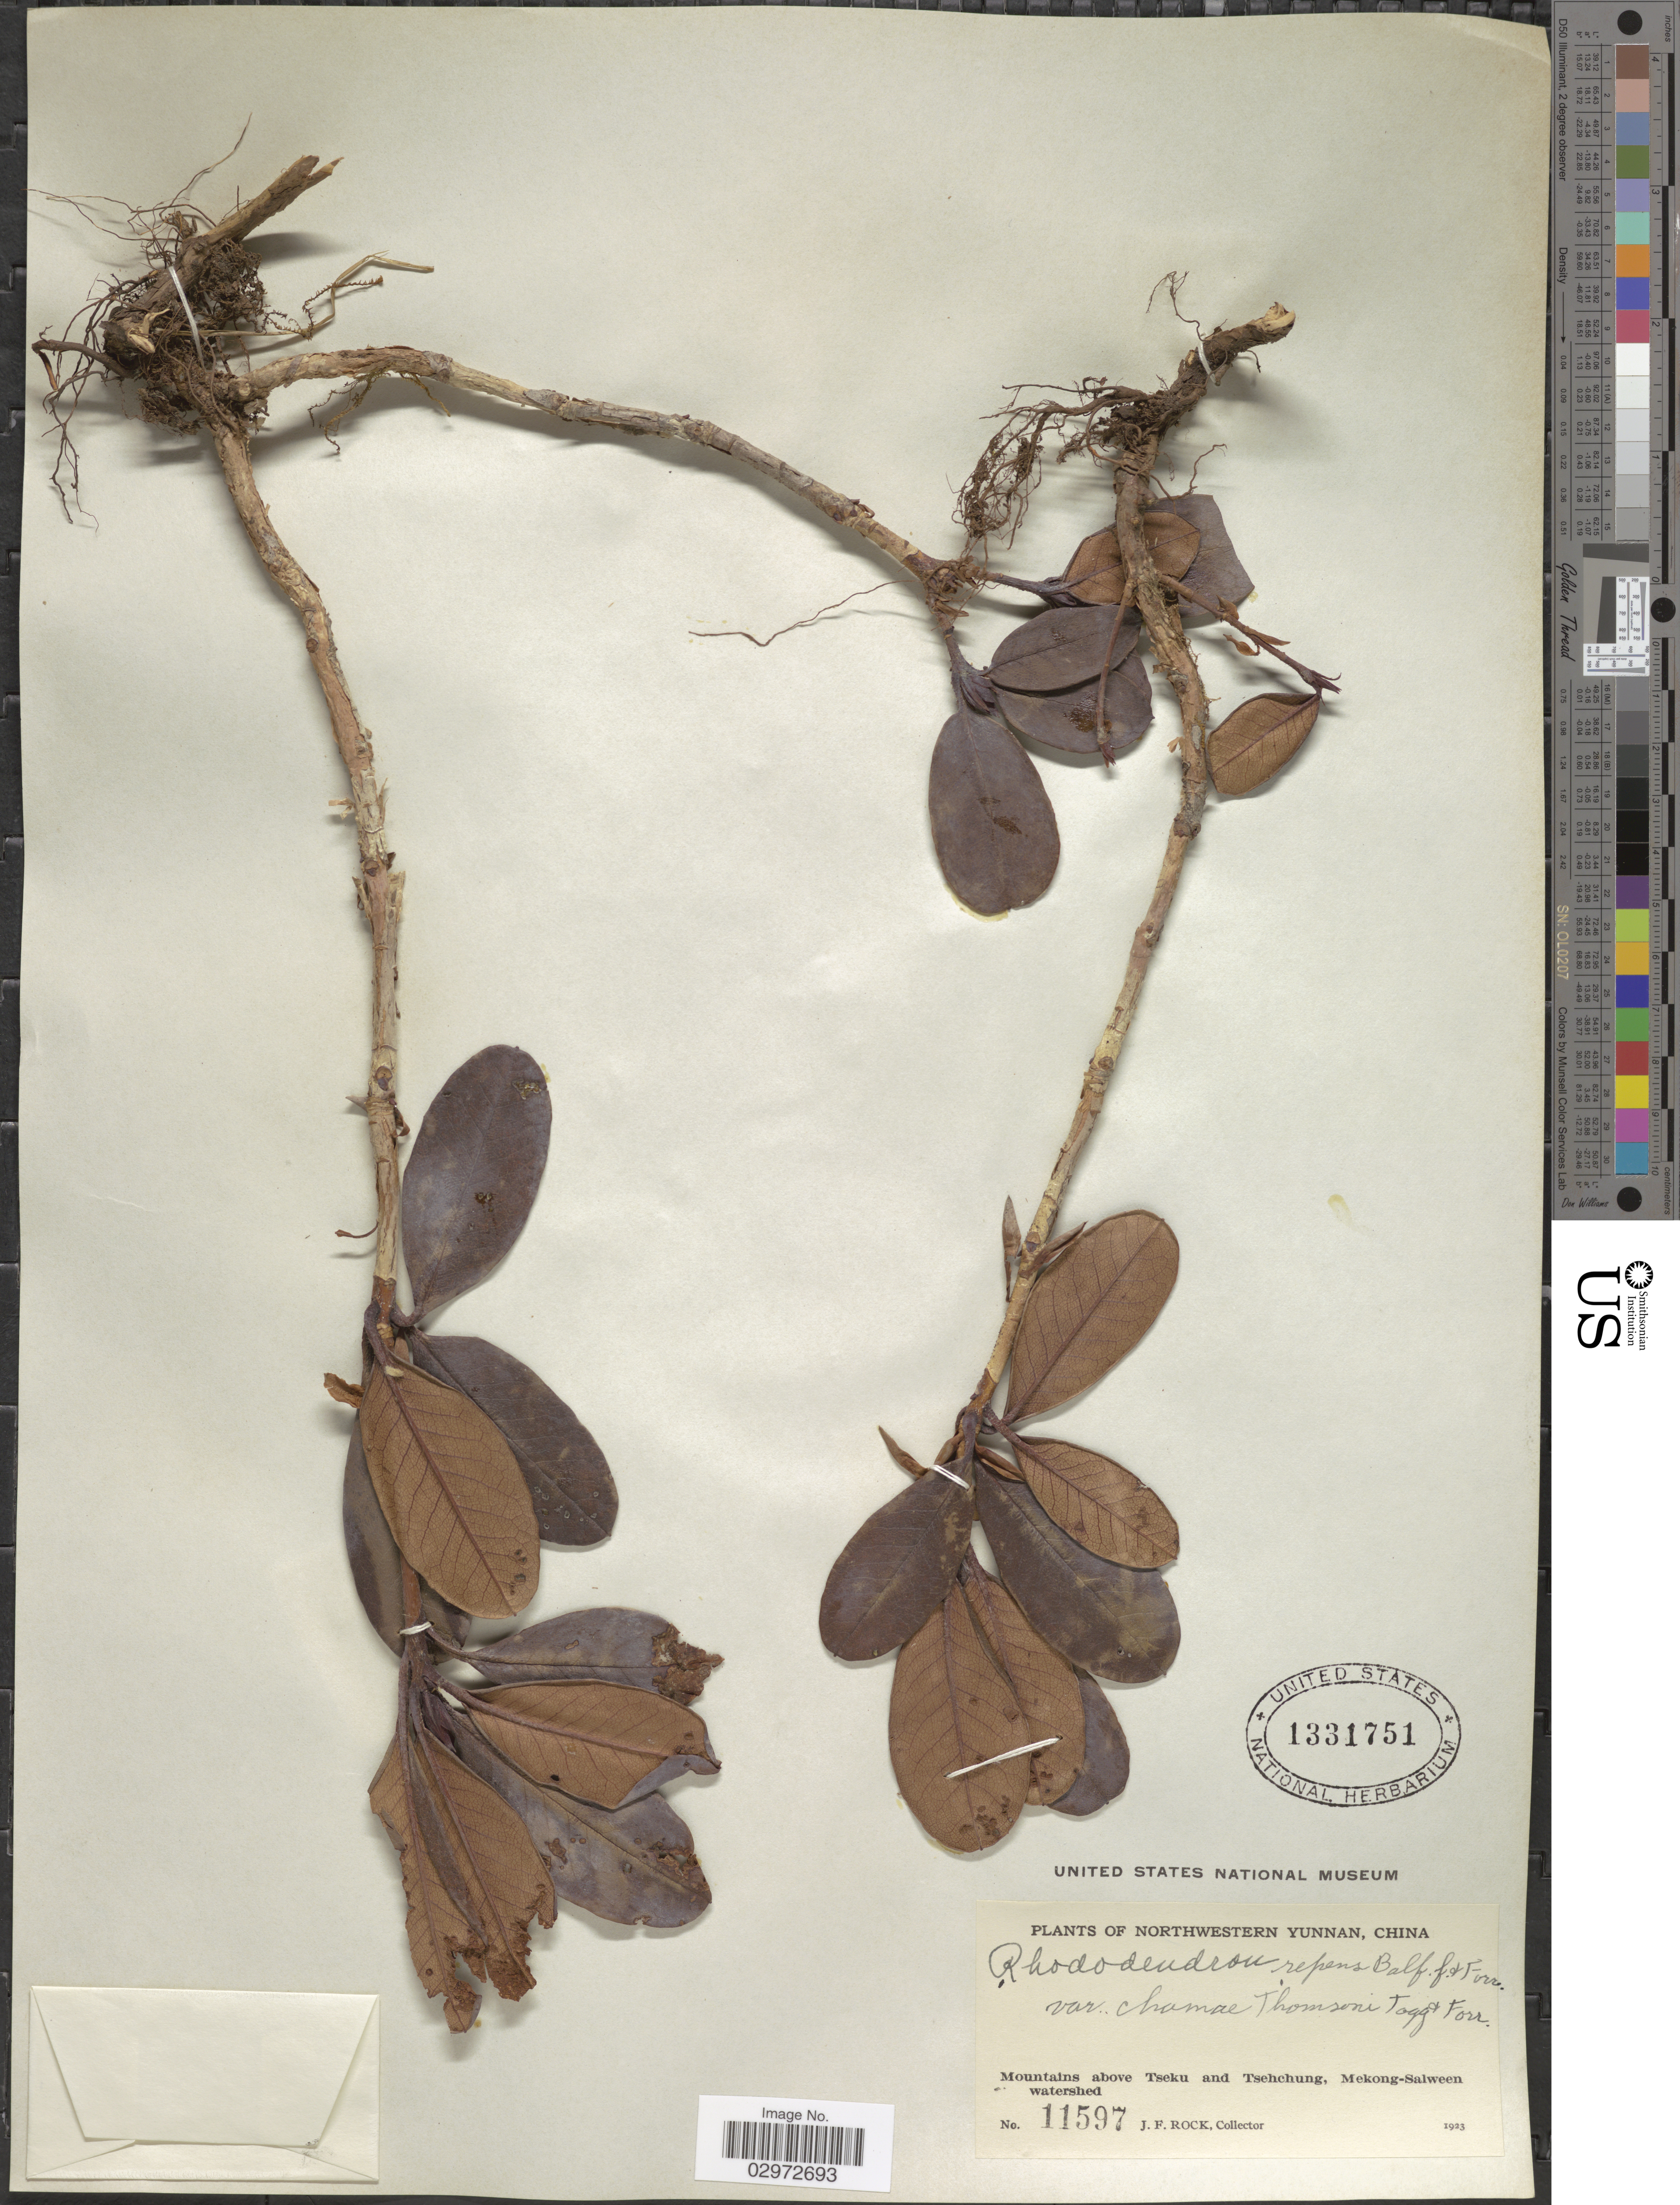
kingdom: Plantae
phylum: Tracheophyta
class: Magnoliopsida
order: Ericales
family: Ericaceae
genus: Rhododendron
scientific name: Rhododendron repens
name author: Balf. f. & Forrest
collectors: J. Rock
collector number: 11597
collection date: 1923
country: China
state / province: Yunnan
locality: Northwestern Yunnan. Mountains above Tseku and Tsehchung, Mekong-Salween watershed.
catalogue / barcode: US 1331751